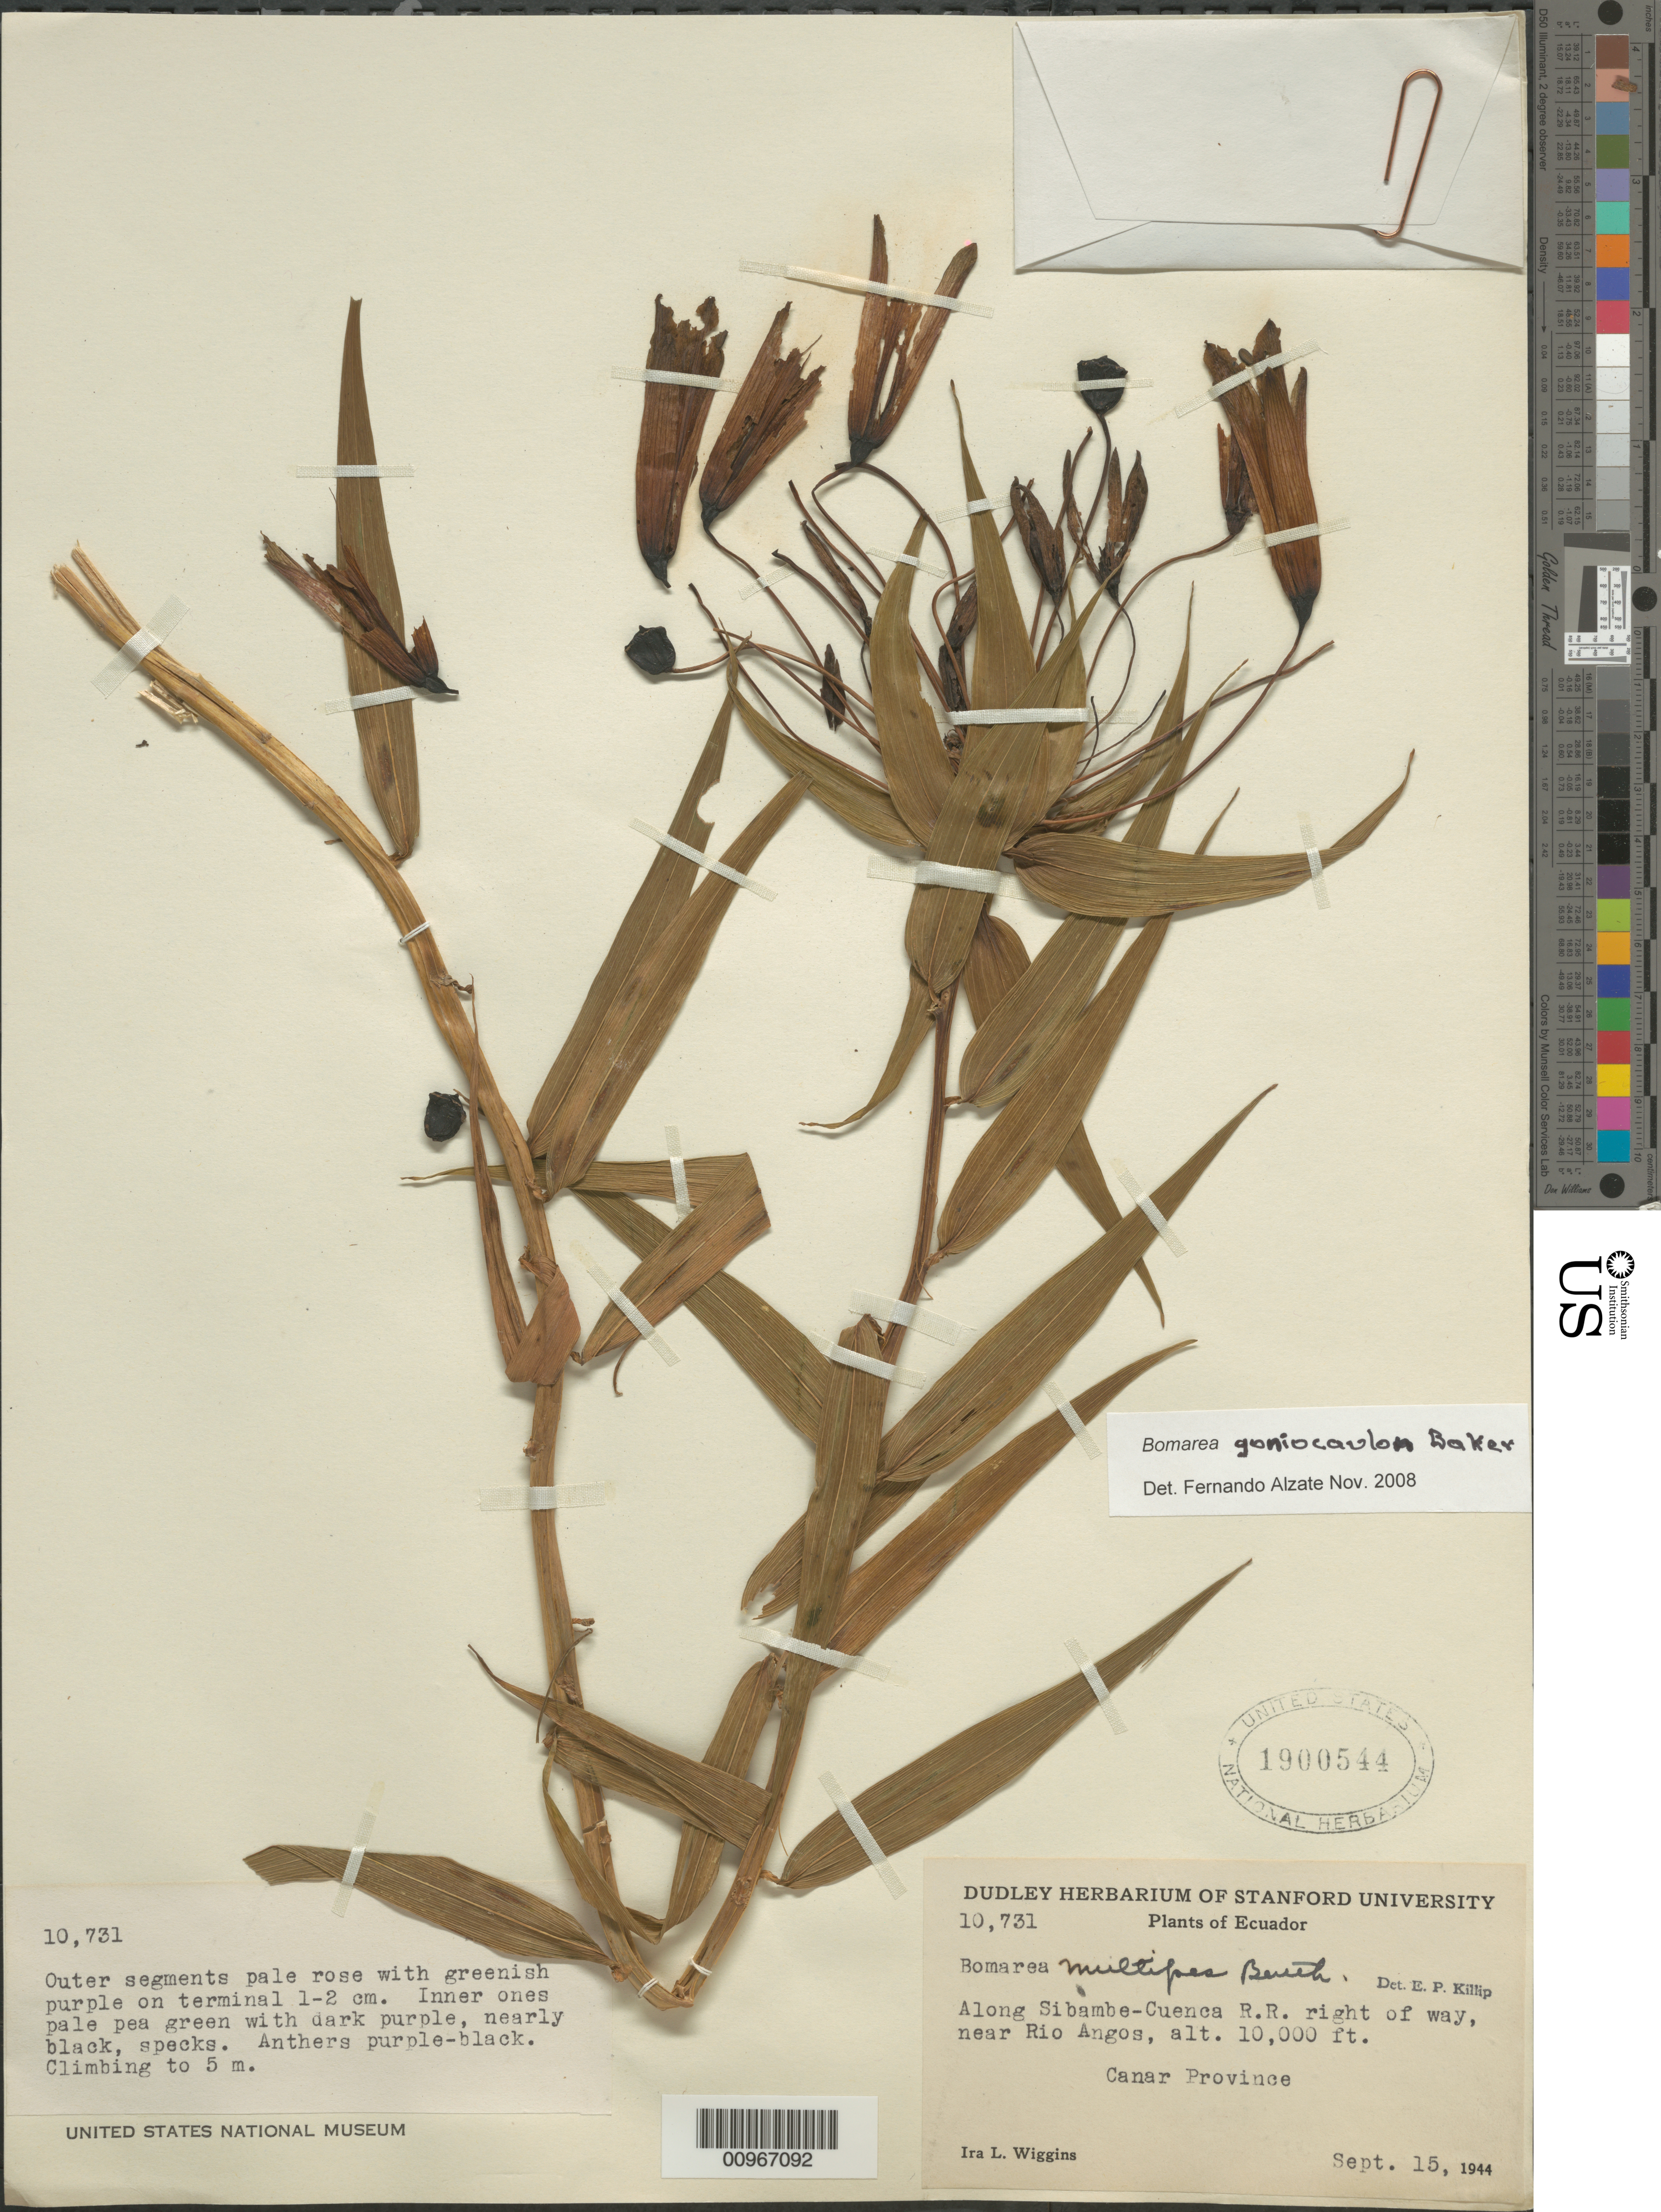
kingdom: Plantae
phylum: Tracheophyta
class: Liliopsida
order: Liliales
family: Alstroemeriaceae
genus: Bomarea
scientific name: Bomarea goniocaulon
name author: Baker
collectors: I. L. Wiggins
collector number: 10731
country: Ecuador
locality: Along Sibambe-Cuenca RR right of way, near Rio Angos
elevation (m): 3048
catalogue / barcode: US 1900544